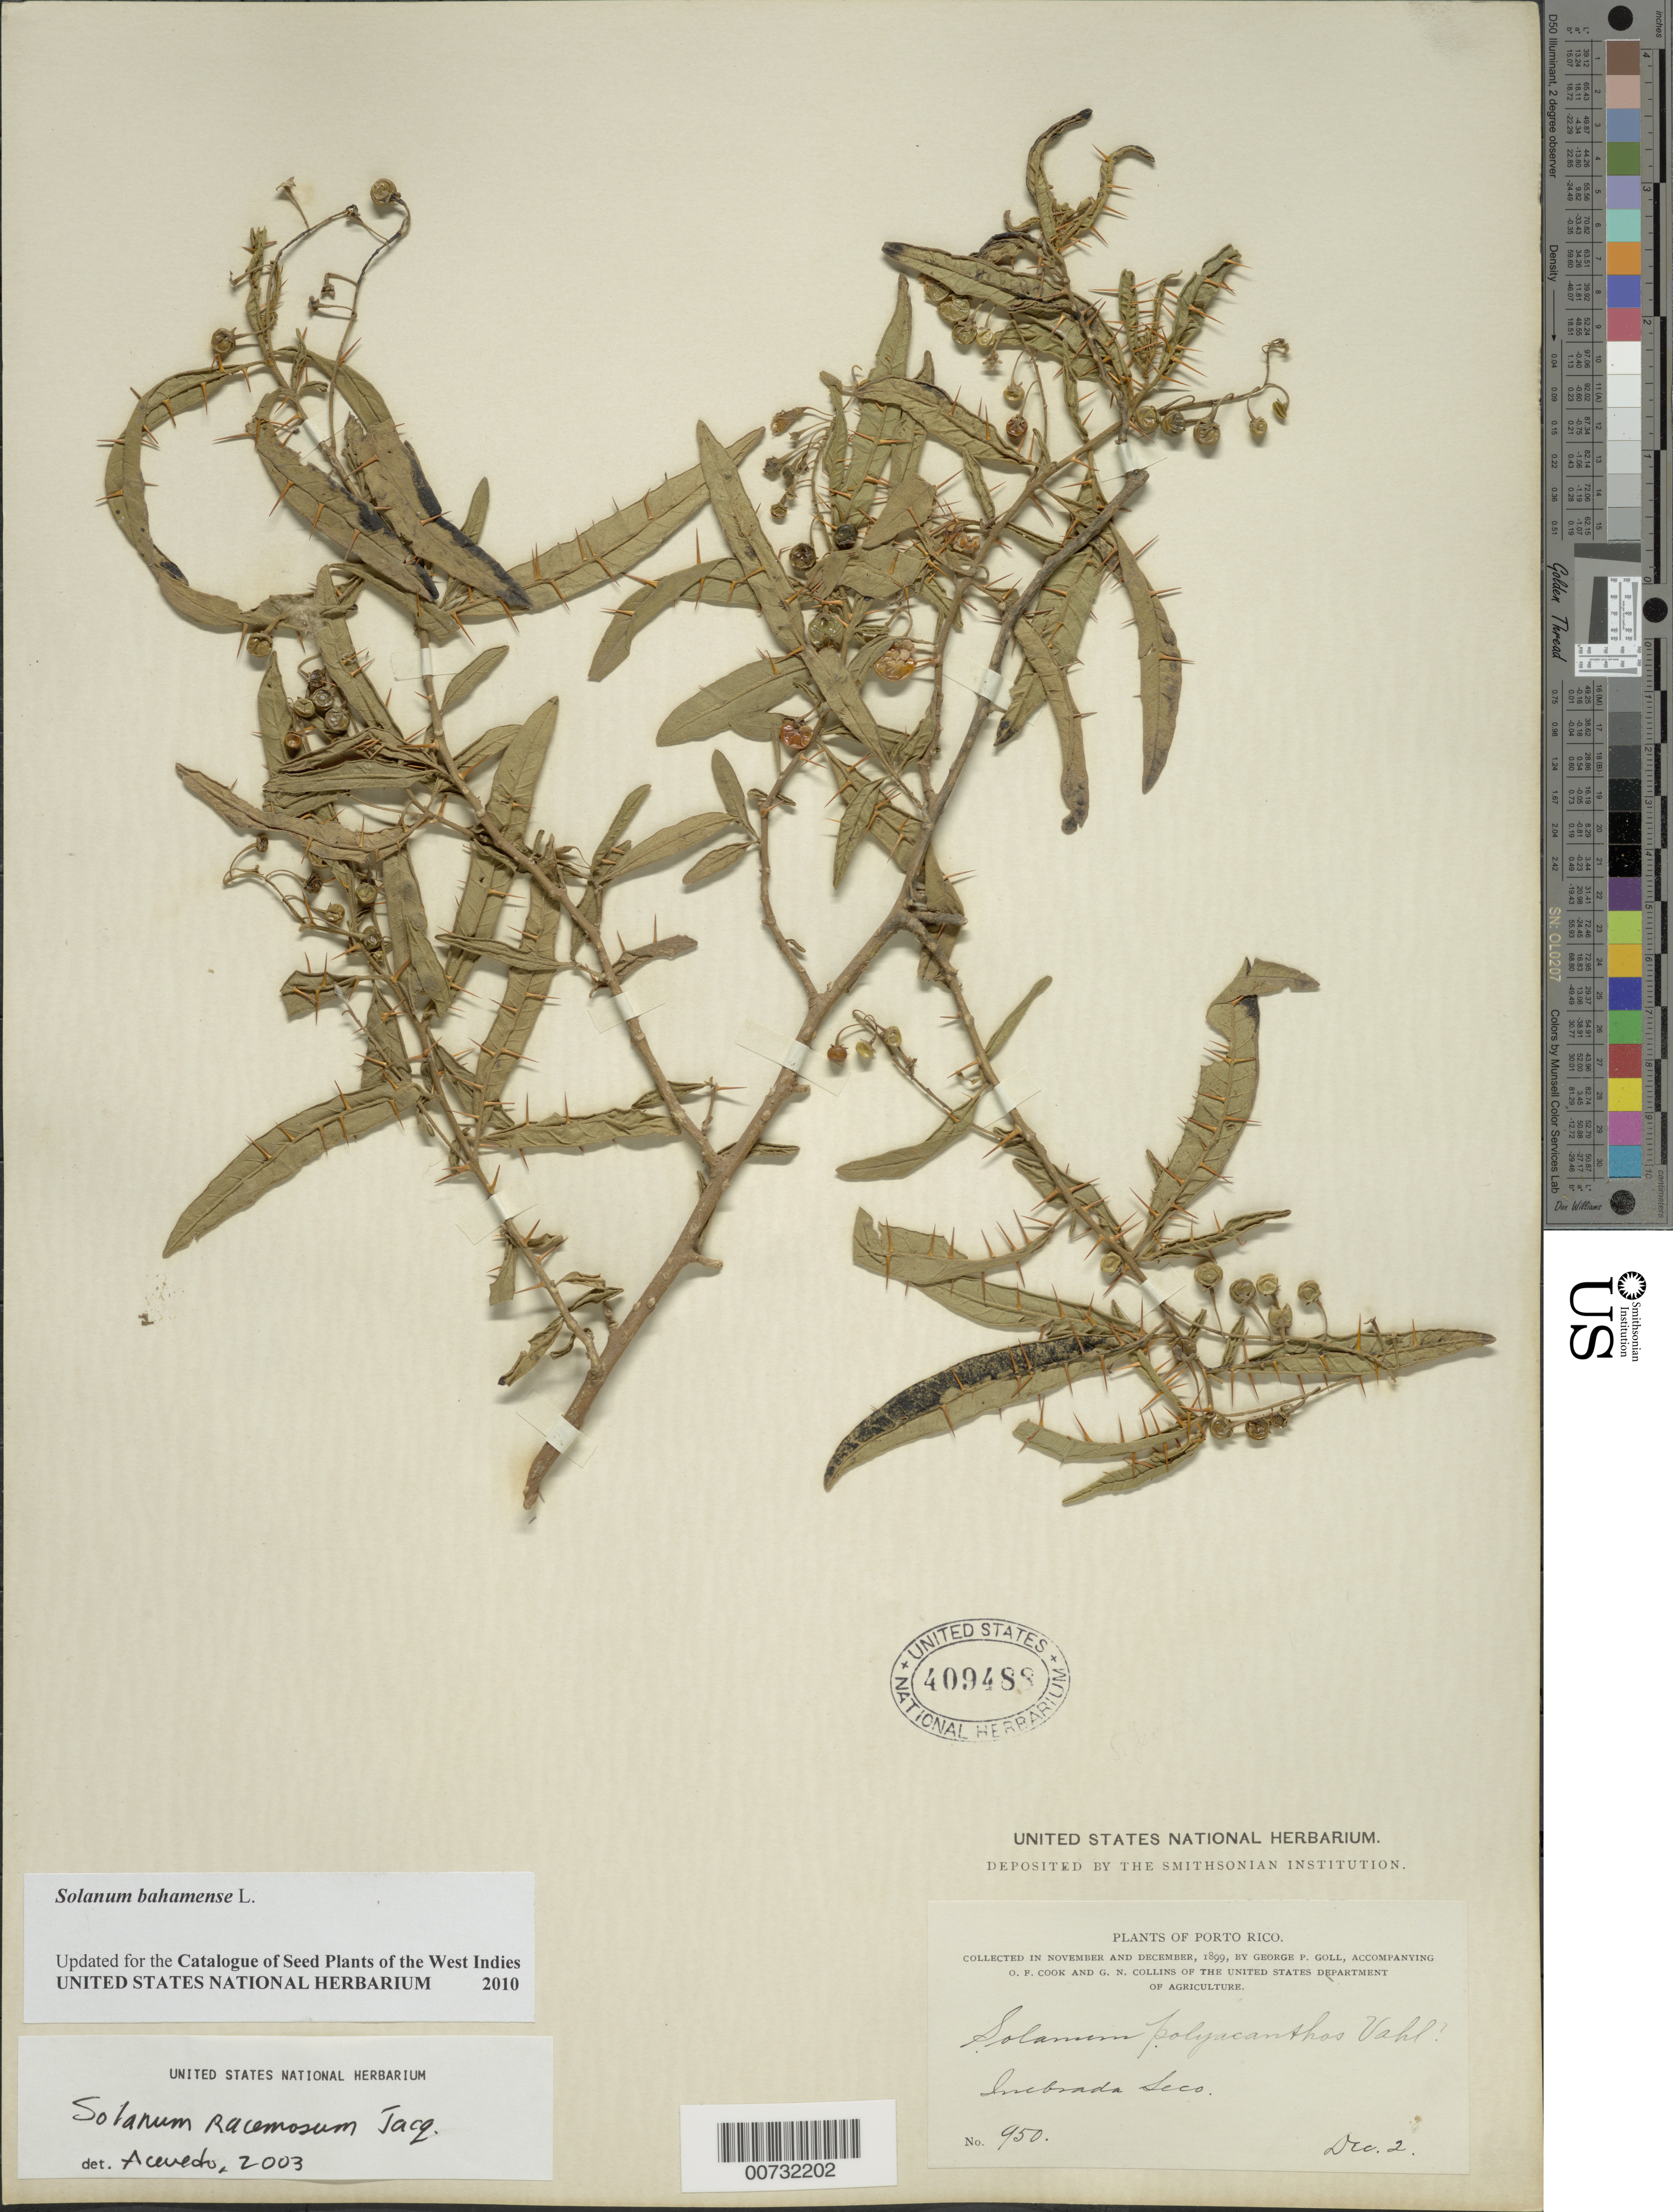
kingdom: Plantae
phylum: Tracheophyta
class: Magnoliopsida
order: Solanales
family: Solanaceae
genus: Solanum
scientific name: Solanum bahamense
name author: L.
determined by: Acevedo-Rodríguez, P., (BOT), Smithsonian Institution - National Museum of Natural History (UNITED STATES)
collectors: G. Goll, O. F. Cook & G. N. Collins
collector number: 950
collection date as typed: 02 Dec 1899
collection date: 1899-12-02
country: Puerto Rico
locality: Quebrada Seca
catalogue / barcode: US 409488